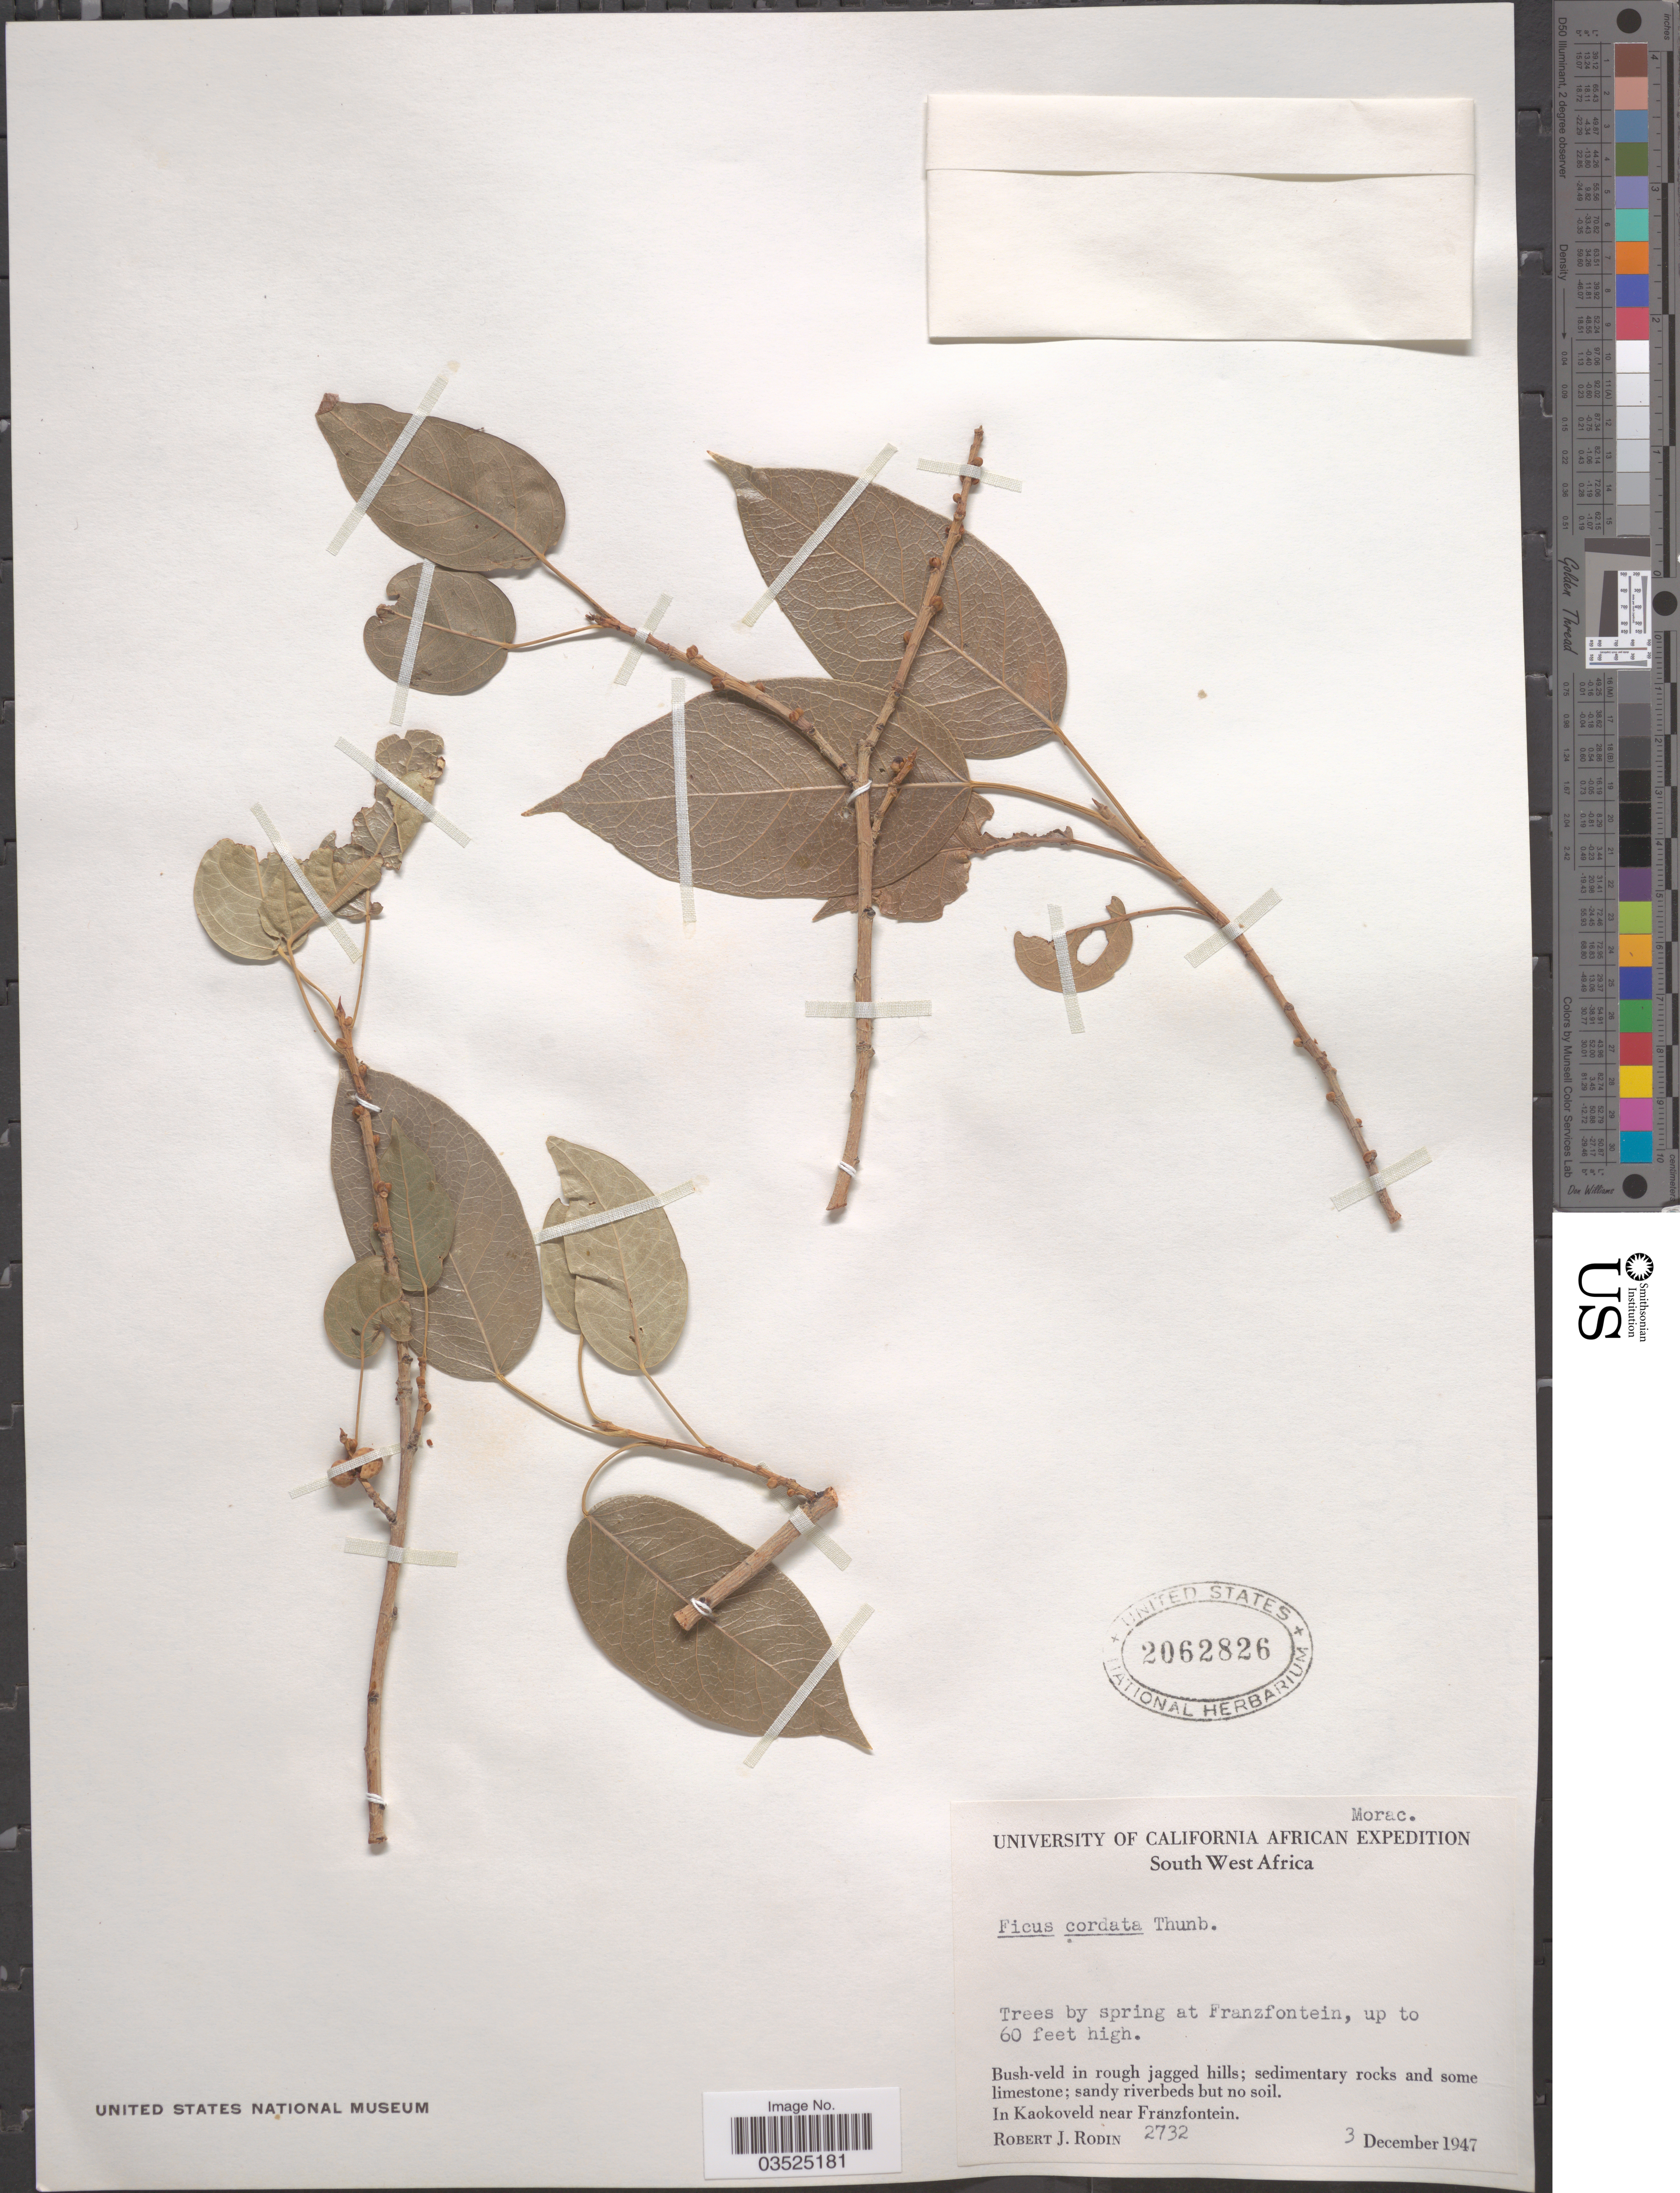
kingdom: Plantae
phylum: Tracheophyta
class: Magnoliopsida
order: Rosales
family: Moraceae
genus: Ficus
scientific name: Ficus cordata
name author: Thunb.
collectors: R. J. Rodin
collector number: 2732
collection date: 1947-12-03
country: Namibia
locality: South West Africa. Bush-veld in rough jagged hills. In Kaokoveld near Franzfontein.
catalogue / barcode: US 2062826